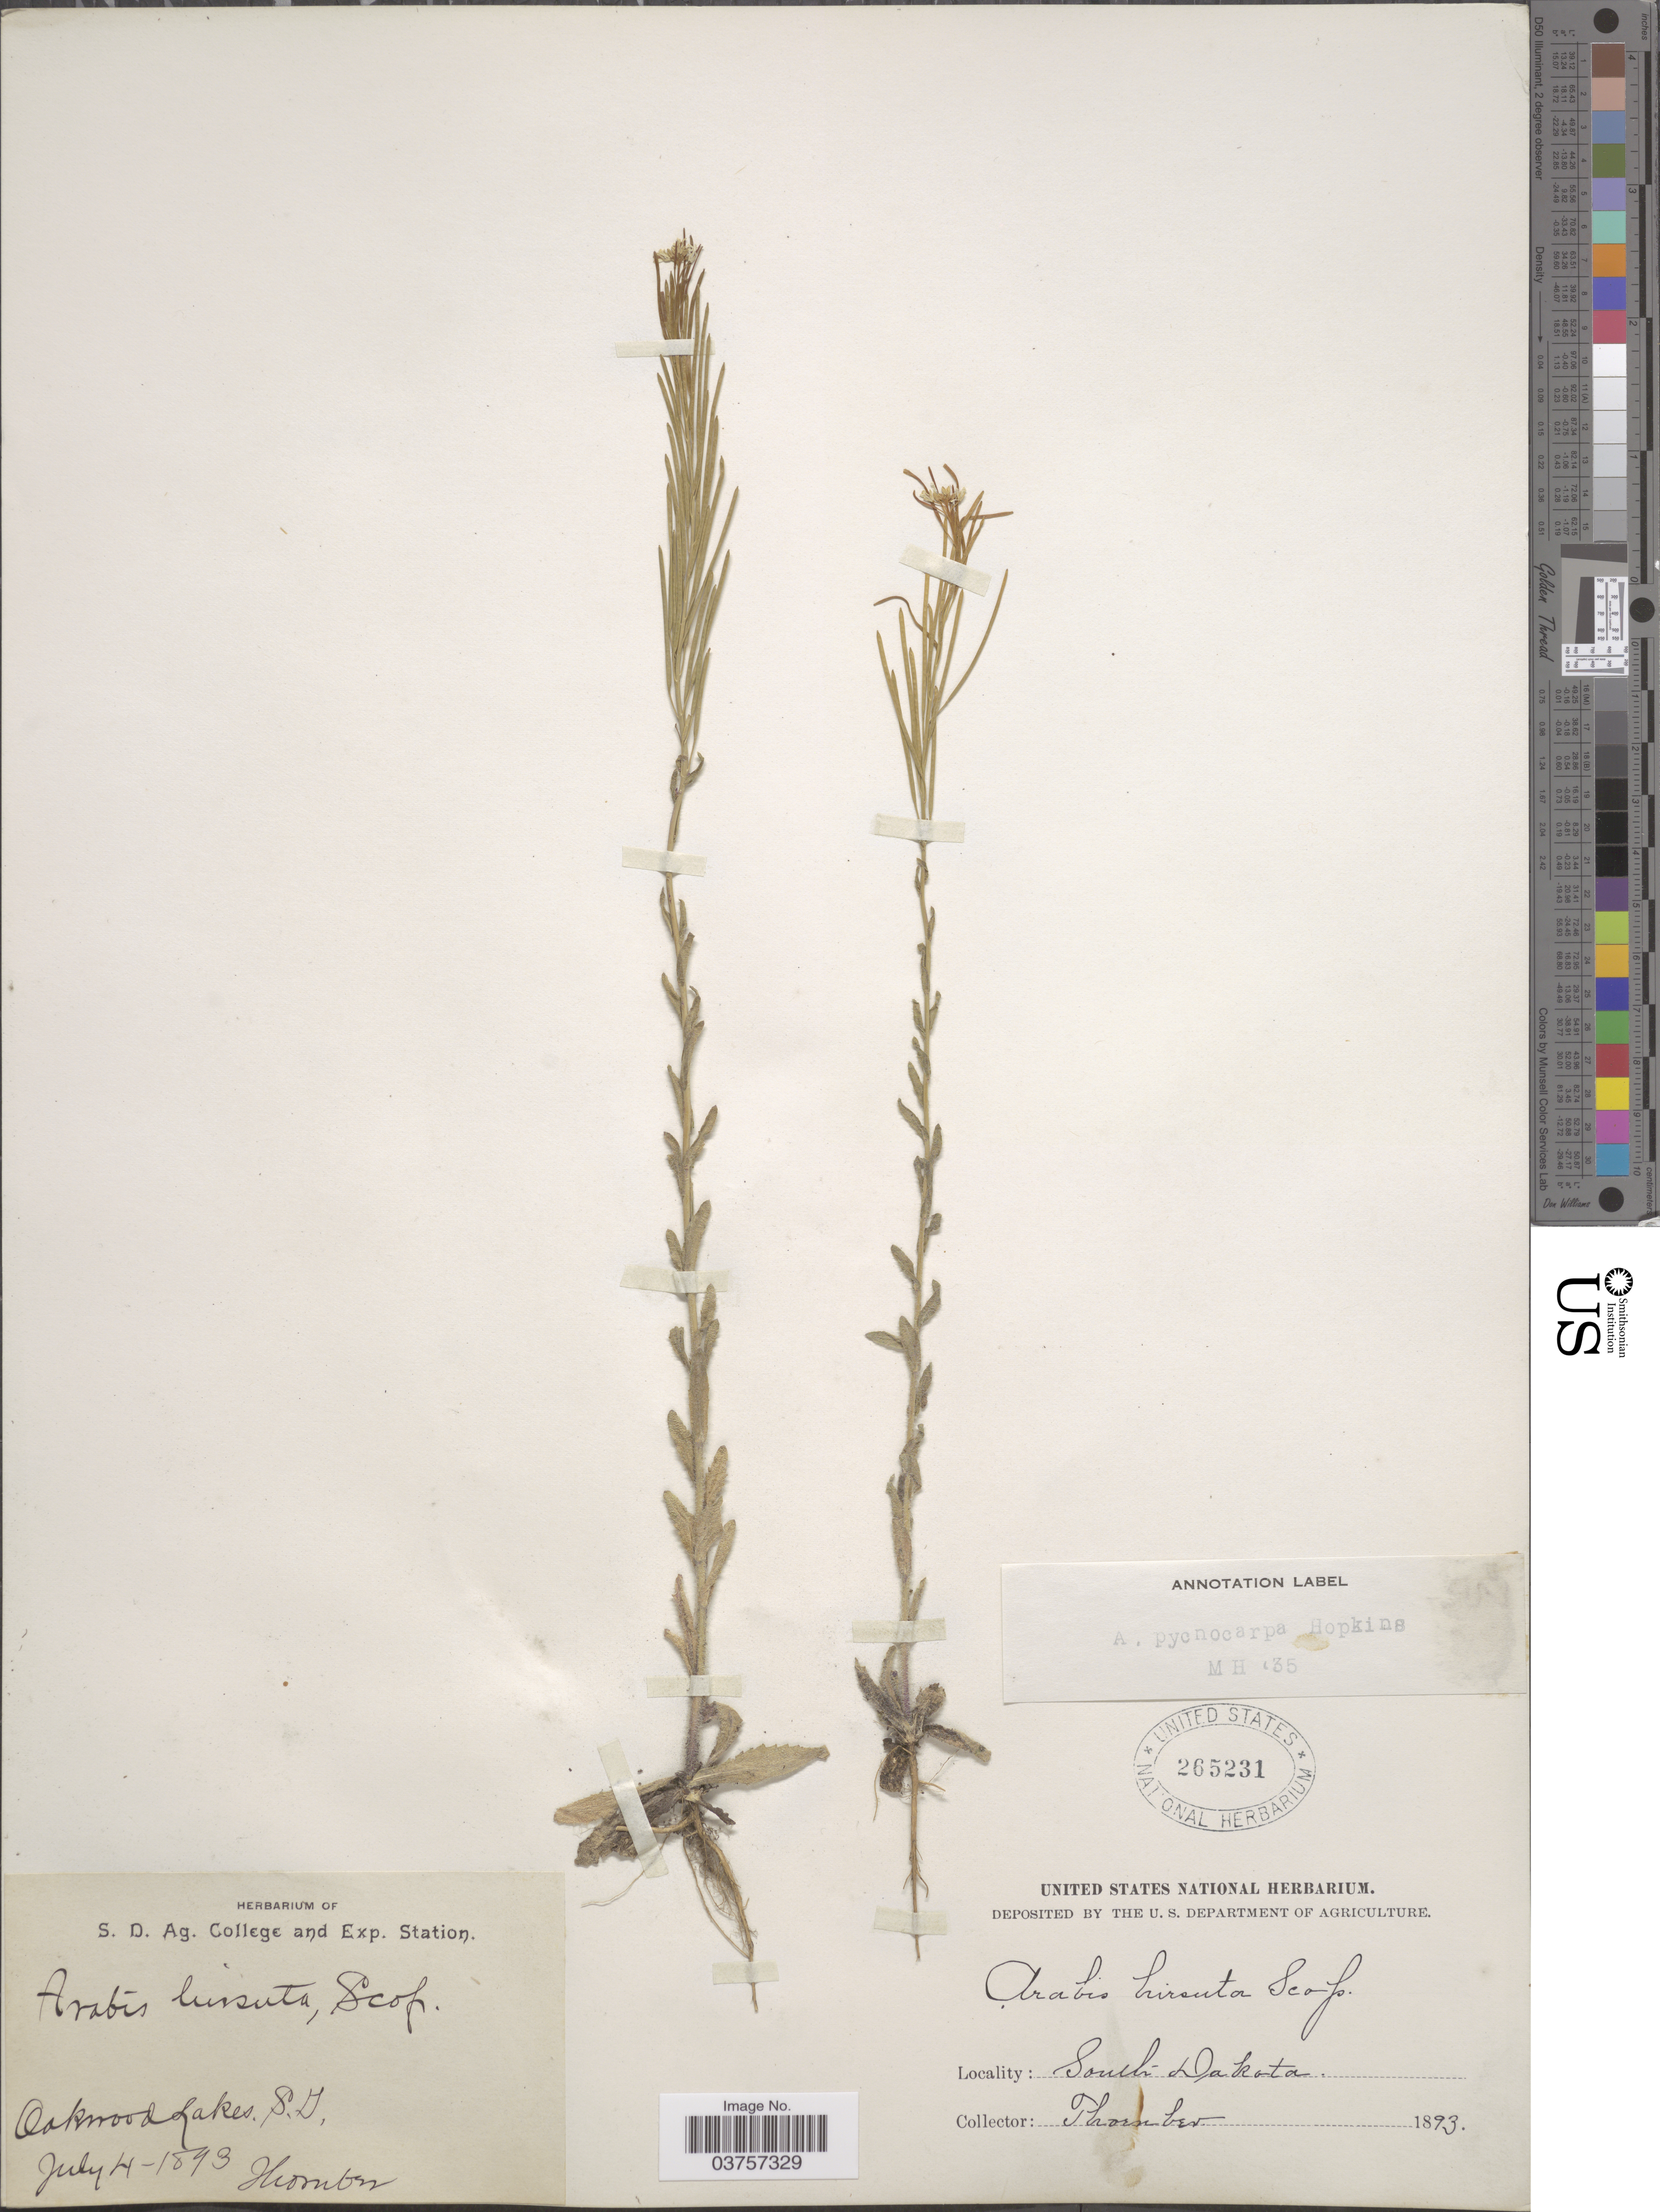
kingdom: Plantae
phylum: Tracheophyta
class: Magnoliopsida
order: Brassicales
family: Brassicaceae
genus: Arabis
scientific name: Arabis hirsuta var. pycnocarpa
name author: M. Hopkins & Rollins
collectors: -. Thornber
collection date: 1893-07-04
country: United States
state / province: South Dakota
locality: Oakwood Lakes.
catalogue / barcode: US 265231